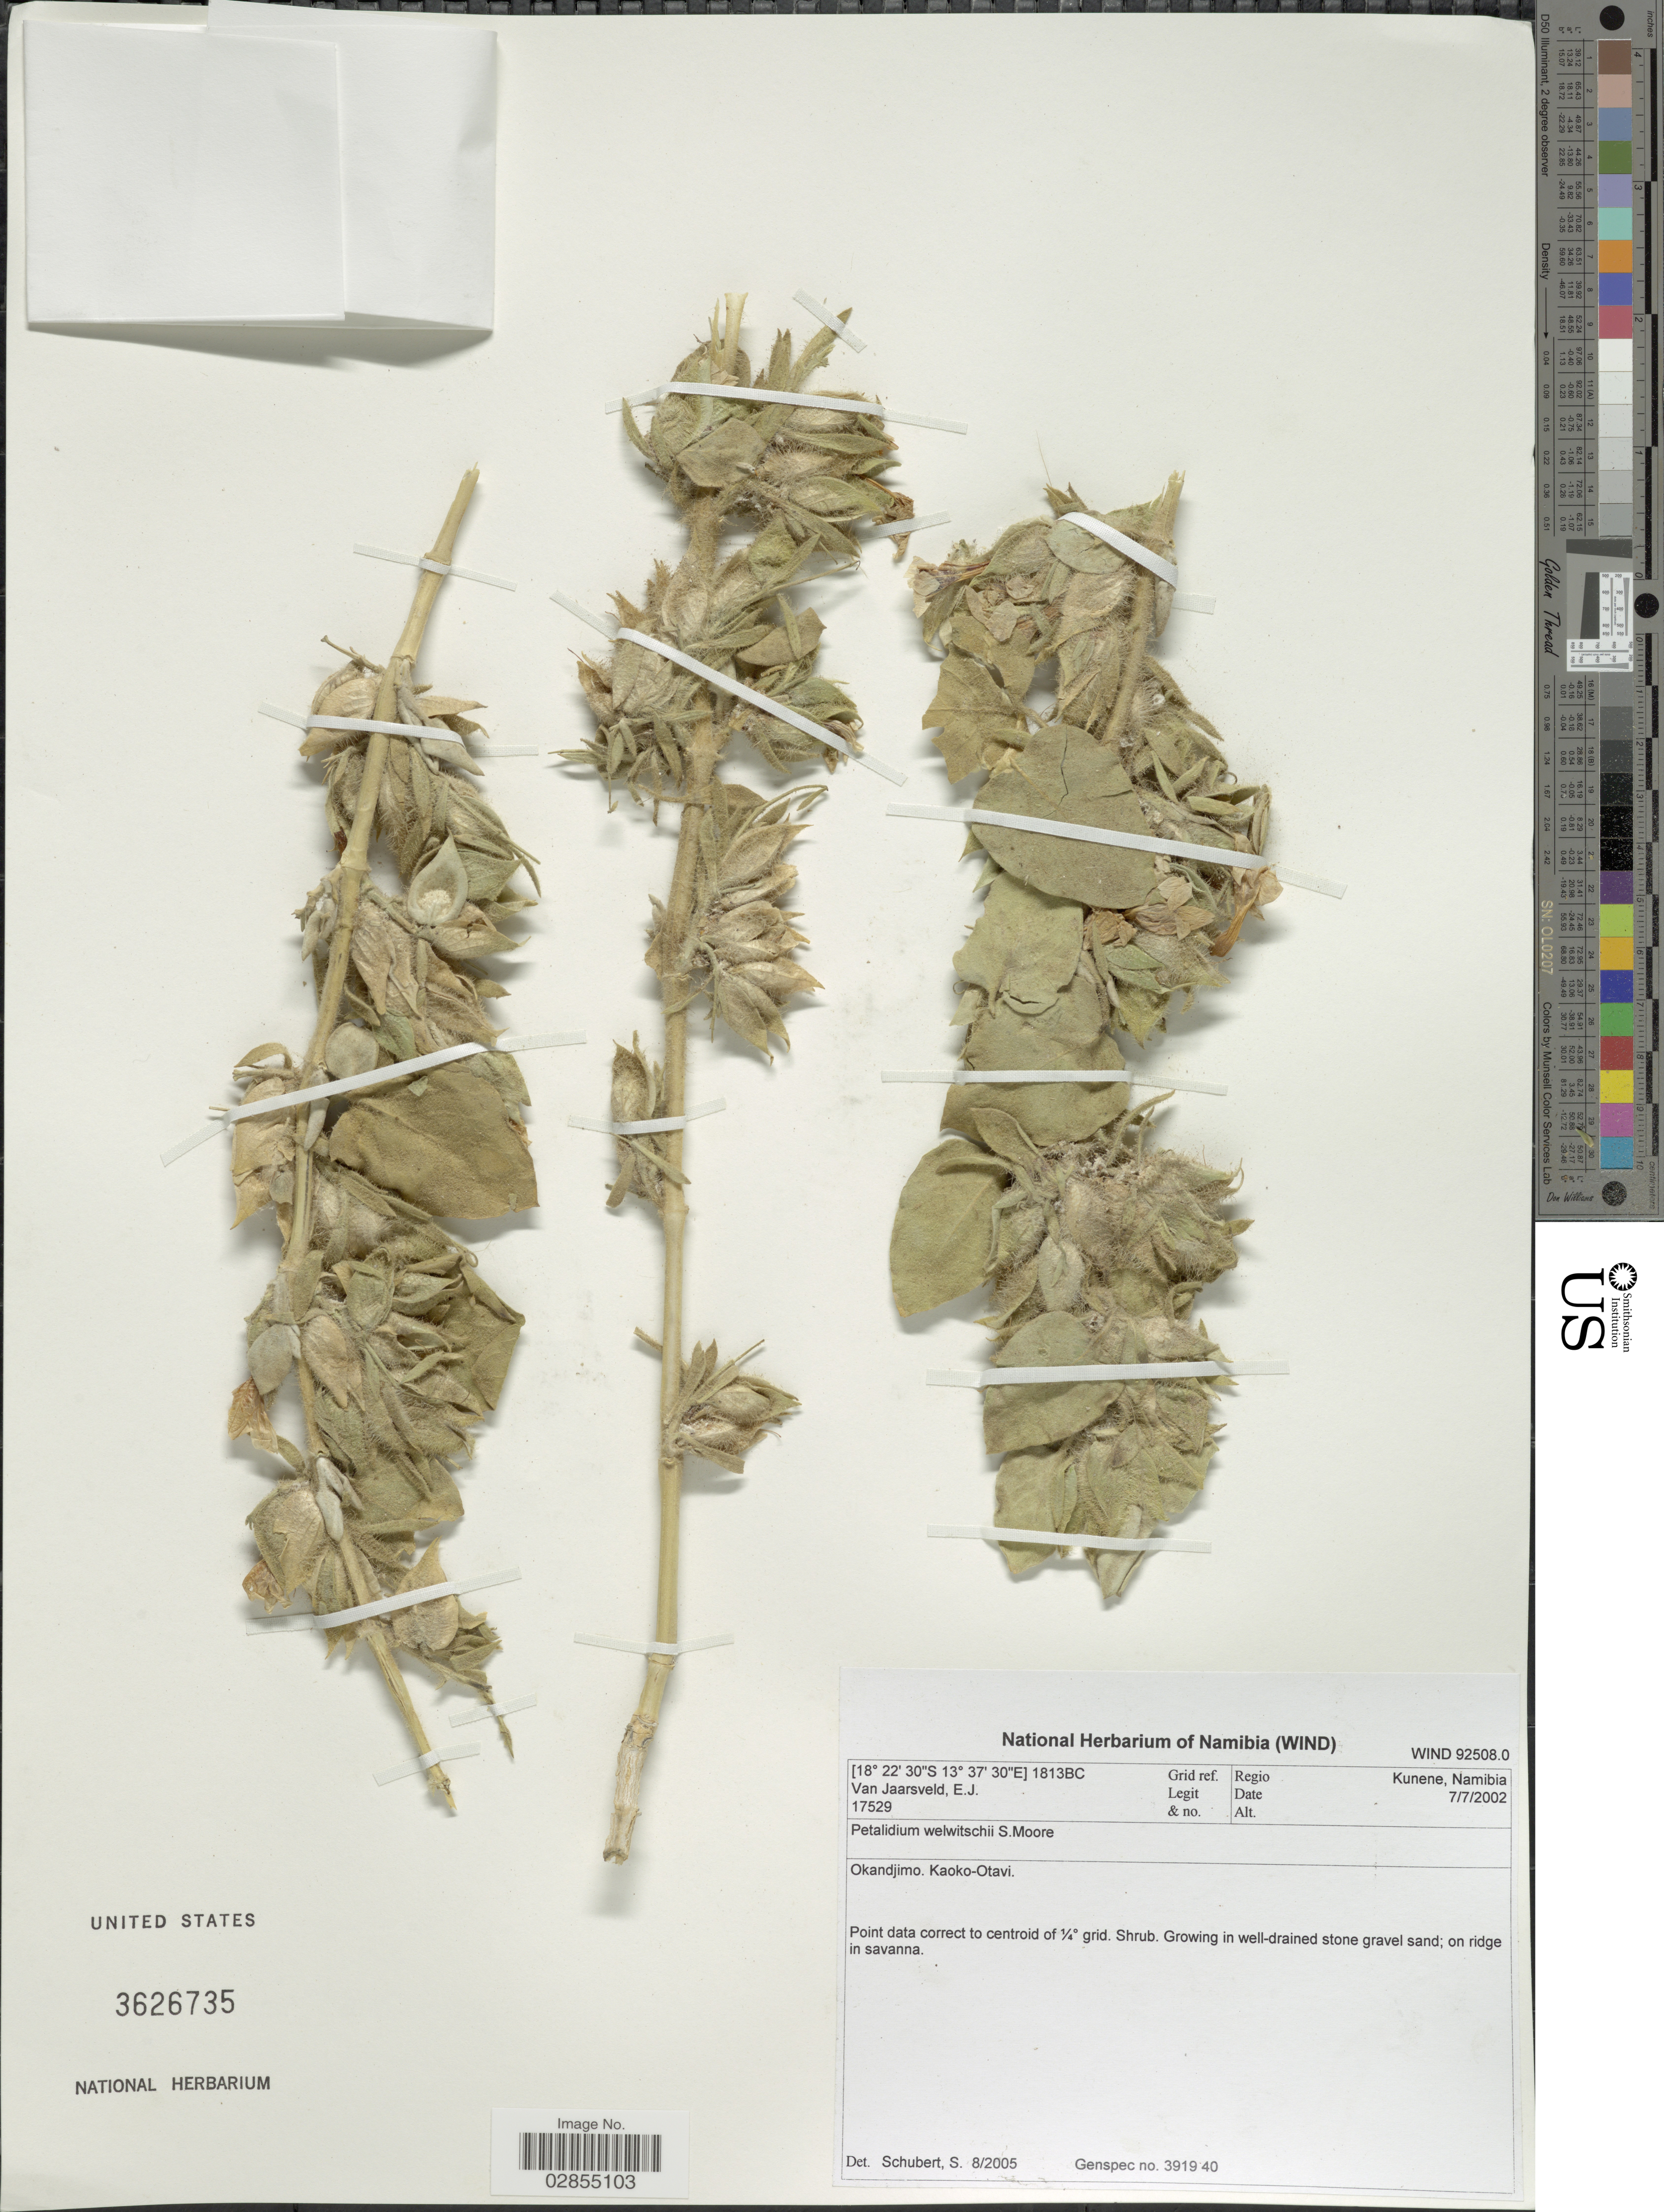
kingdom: Plantae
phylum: Tracheophyta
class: Magnoliopsida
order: Lamiales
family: Acanthaceae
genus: Petalidium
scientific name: Petalidium welwitschii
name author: S. Moore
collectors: E. van Jaarsveld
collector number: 17529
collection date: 2002-07-07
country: Namibia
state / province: Kunene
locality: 1813BC. Regio Kunene, Okandjimo, Kaoko-Otavi.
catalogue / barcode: US 3626735